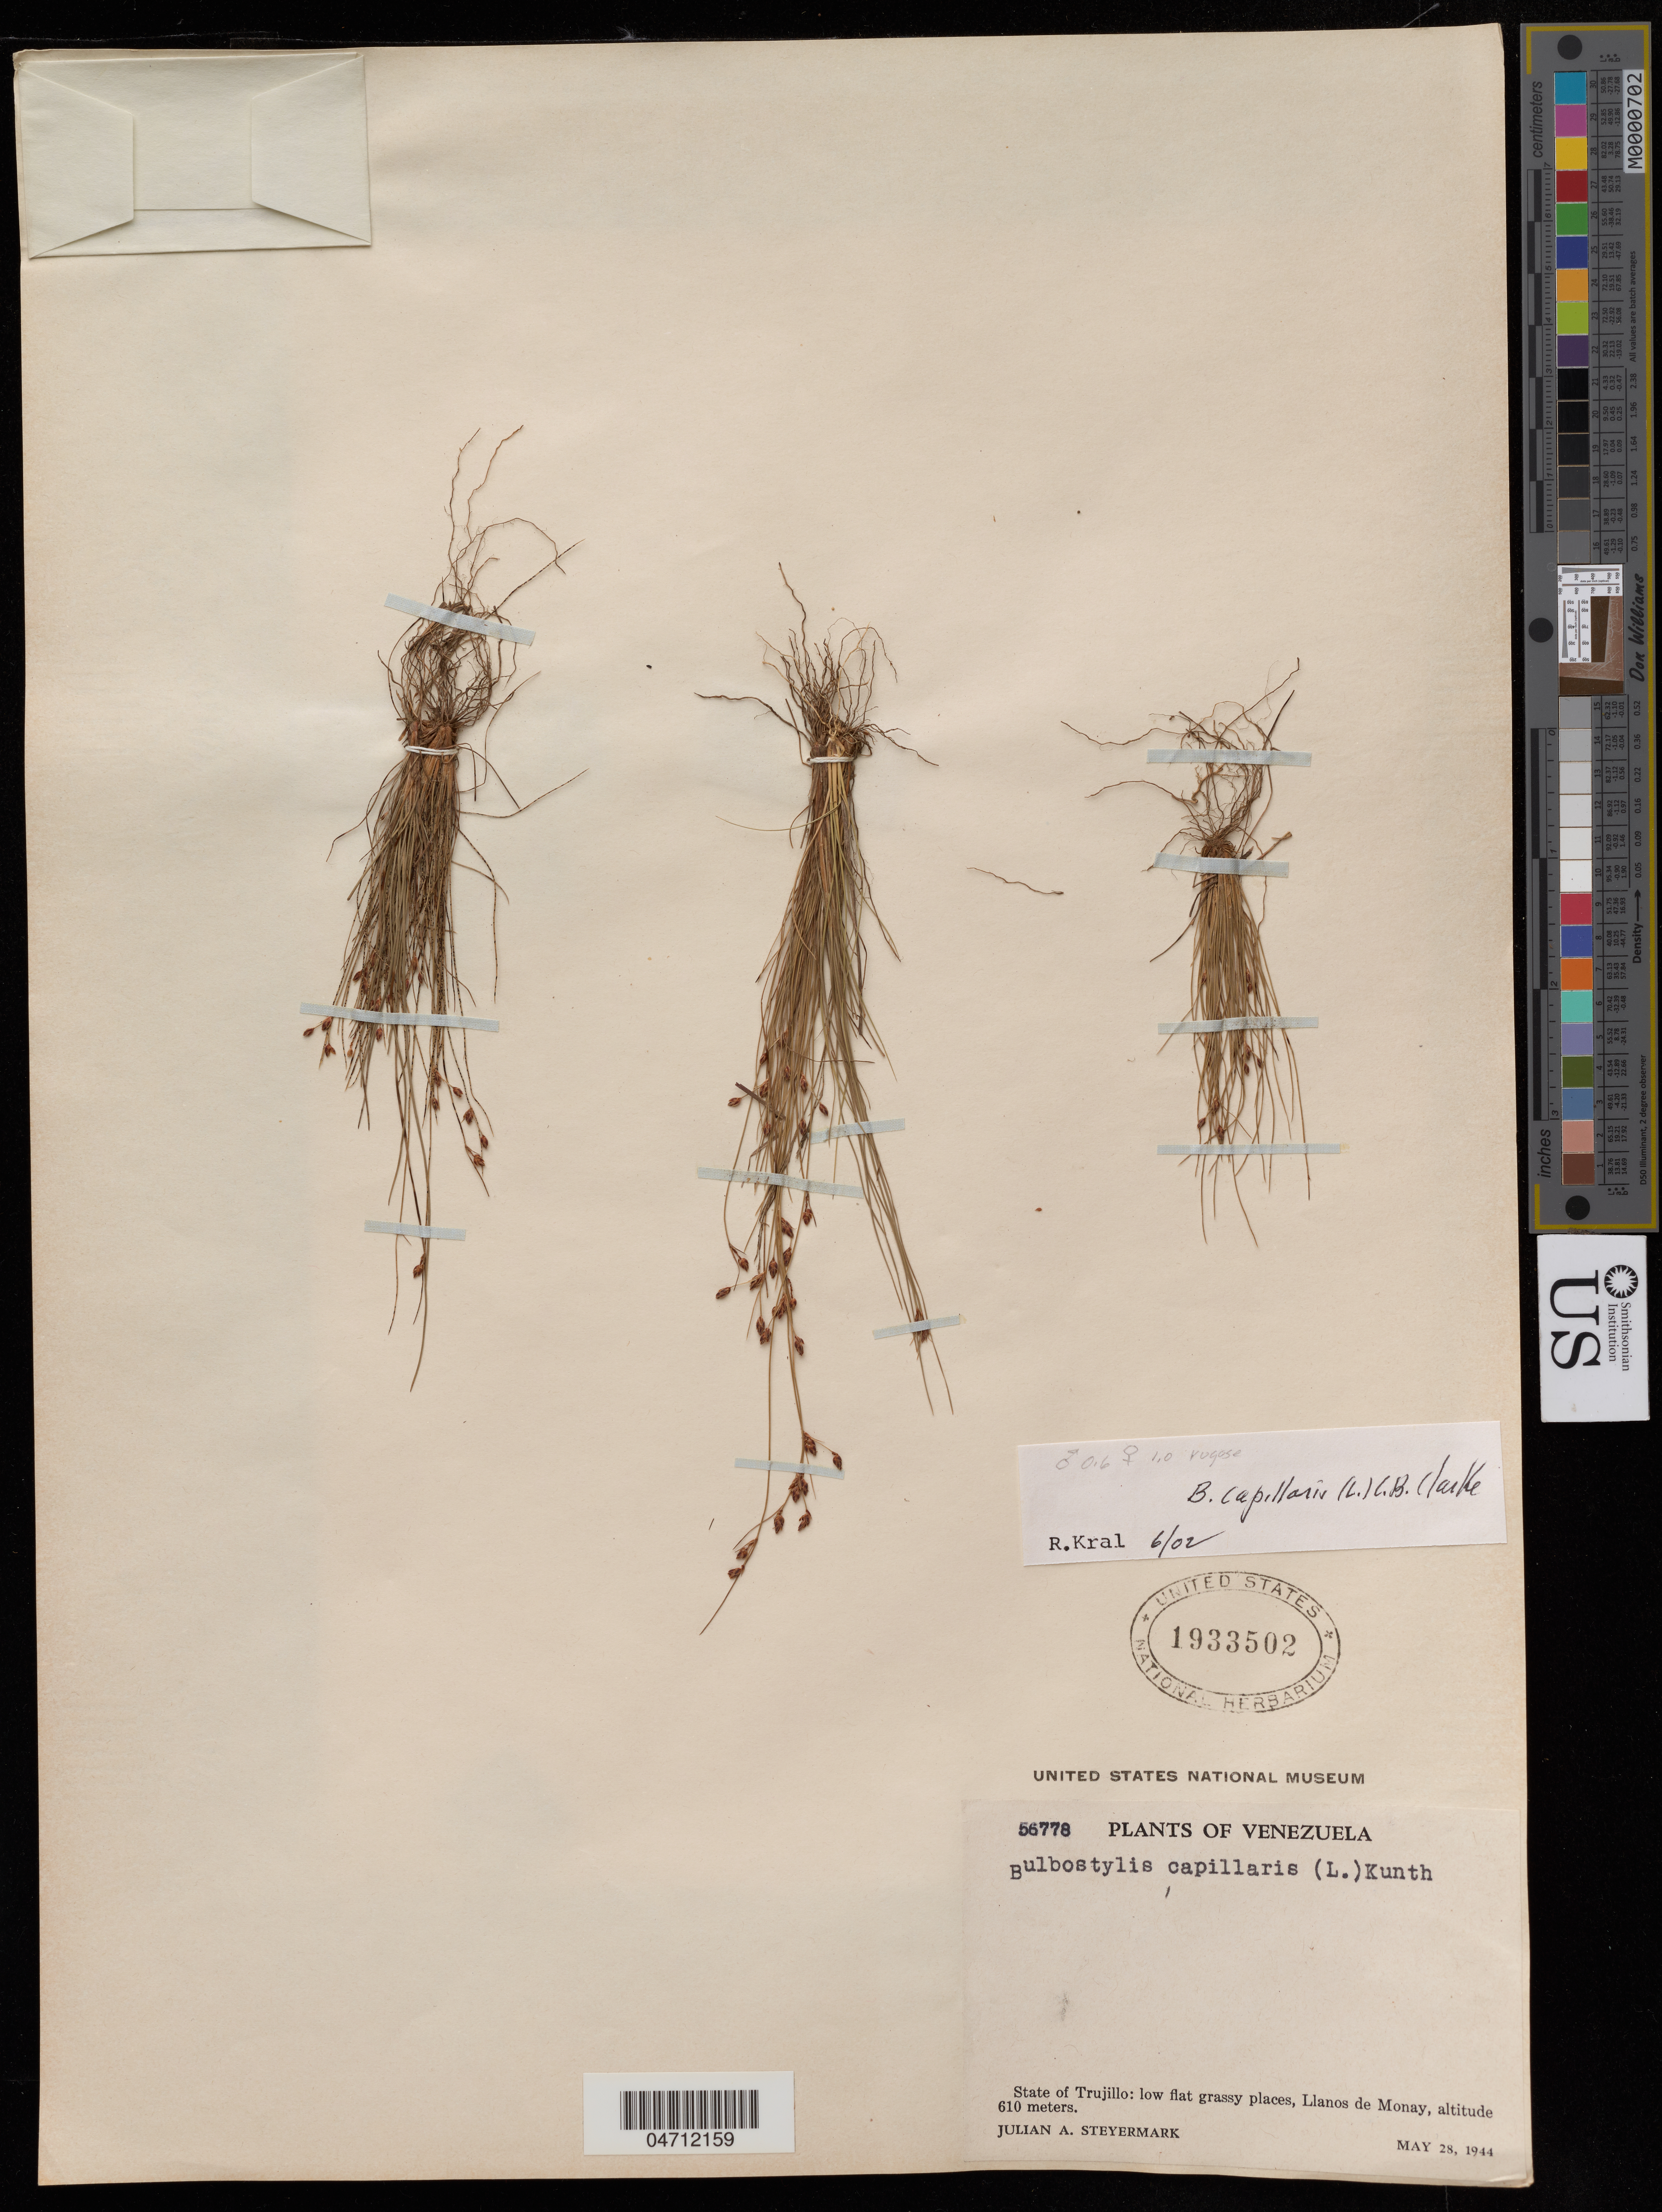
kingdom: Plantae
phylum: Tracheophyta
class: Liliopsida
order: Poales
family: Cyperaceae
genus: Bulbostylis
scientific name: Bulbostylis capillaris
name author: (L.) Kunth ex C.B. Clarke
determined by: Kral, Robert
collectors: J. Steyermark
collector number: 56778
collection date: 1944-05-28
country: Venezuela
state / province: Trujillo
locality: Low flat grassy places, Llanos de Monay.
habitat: Low flat grassy places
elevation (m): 610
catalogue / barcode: US 1933502